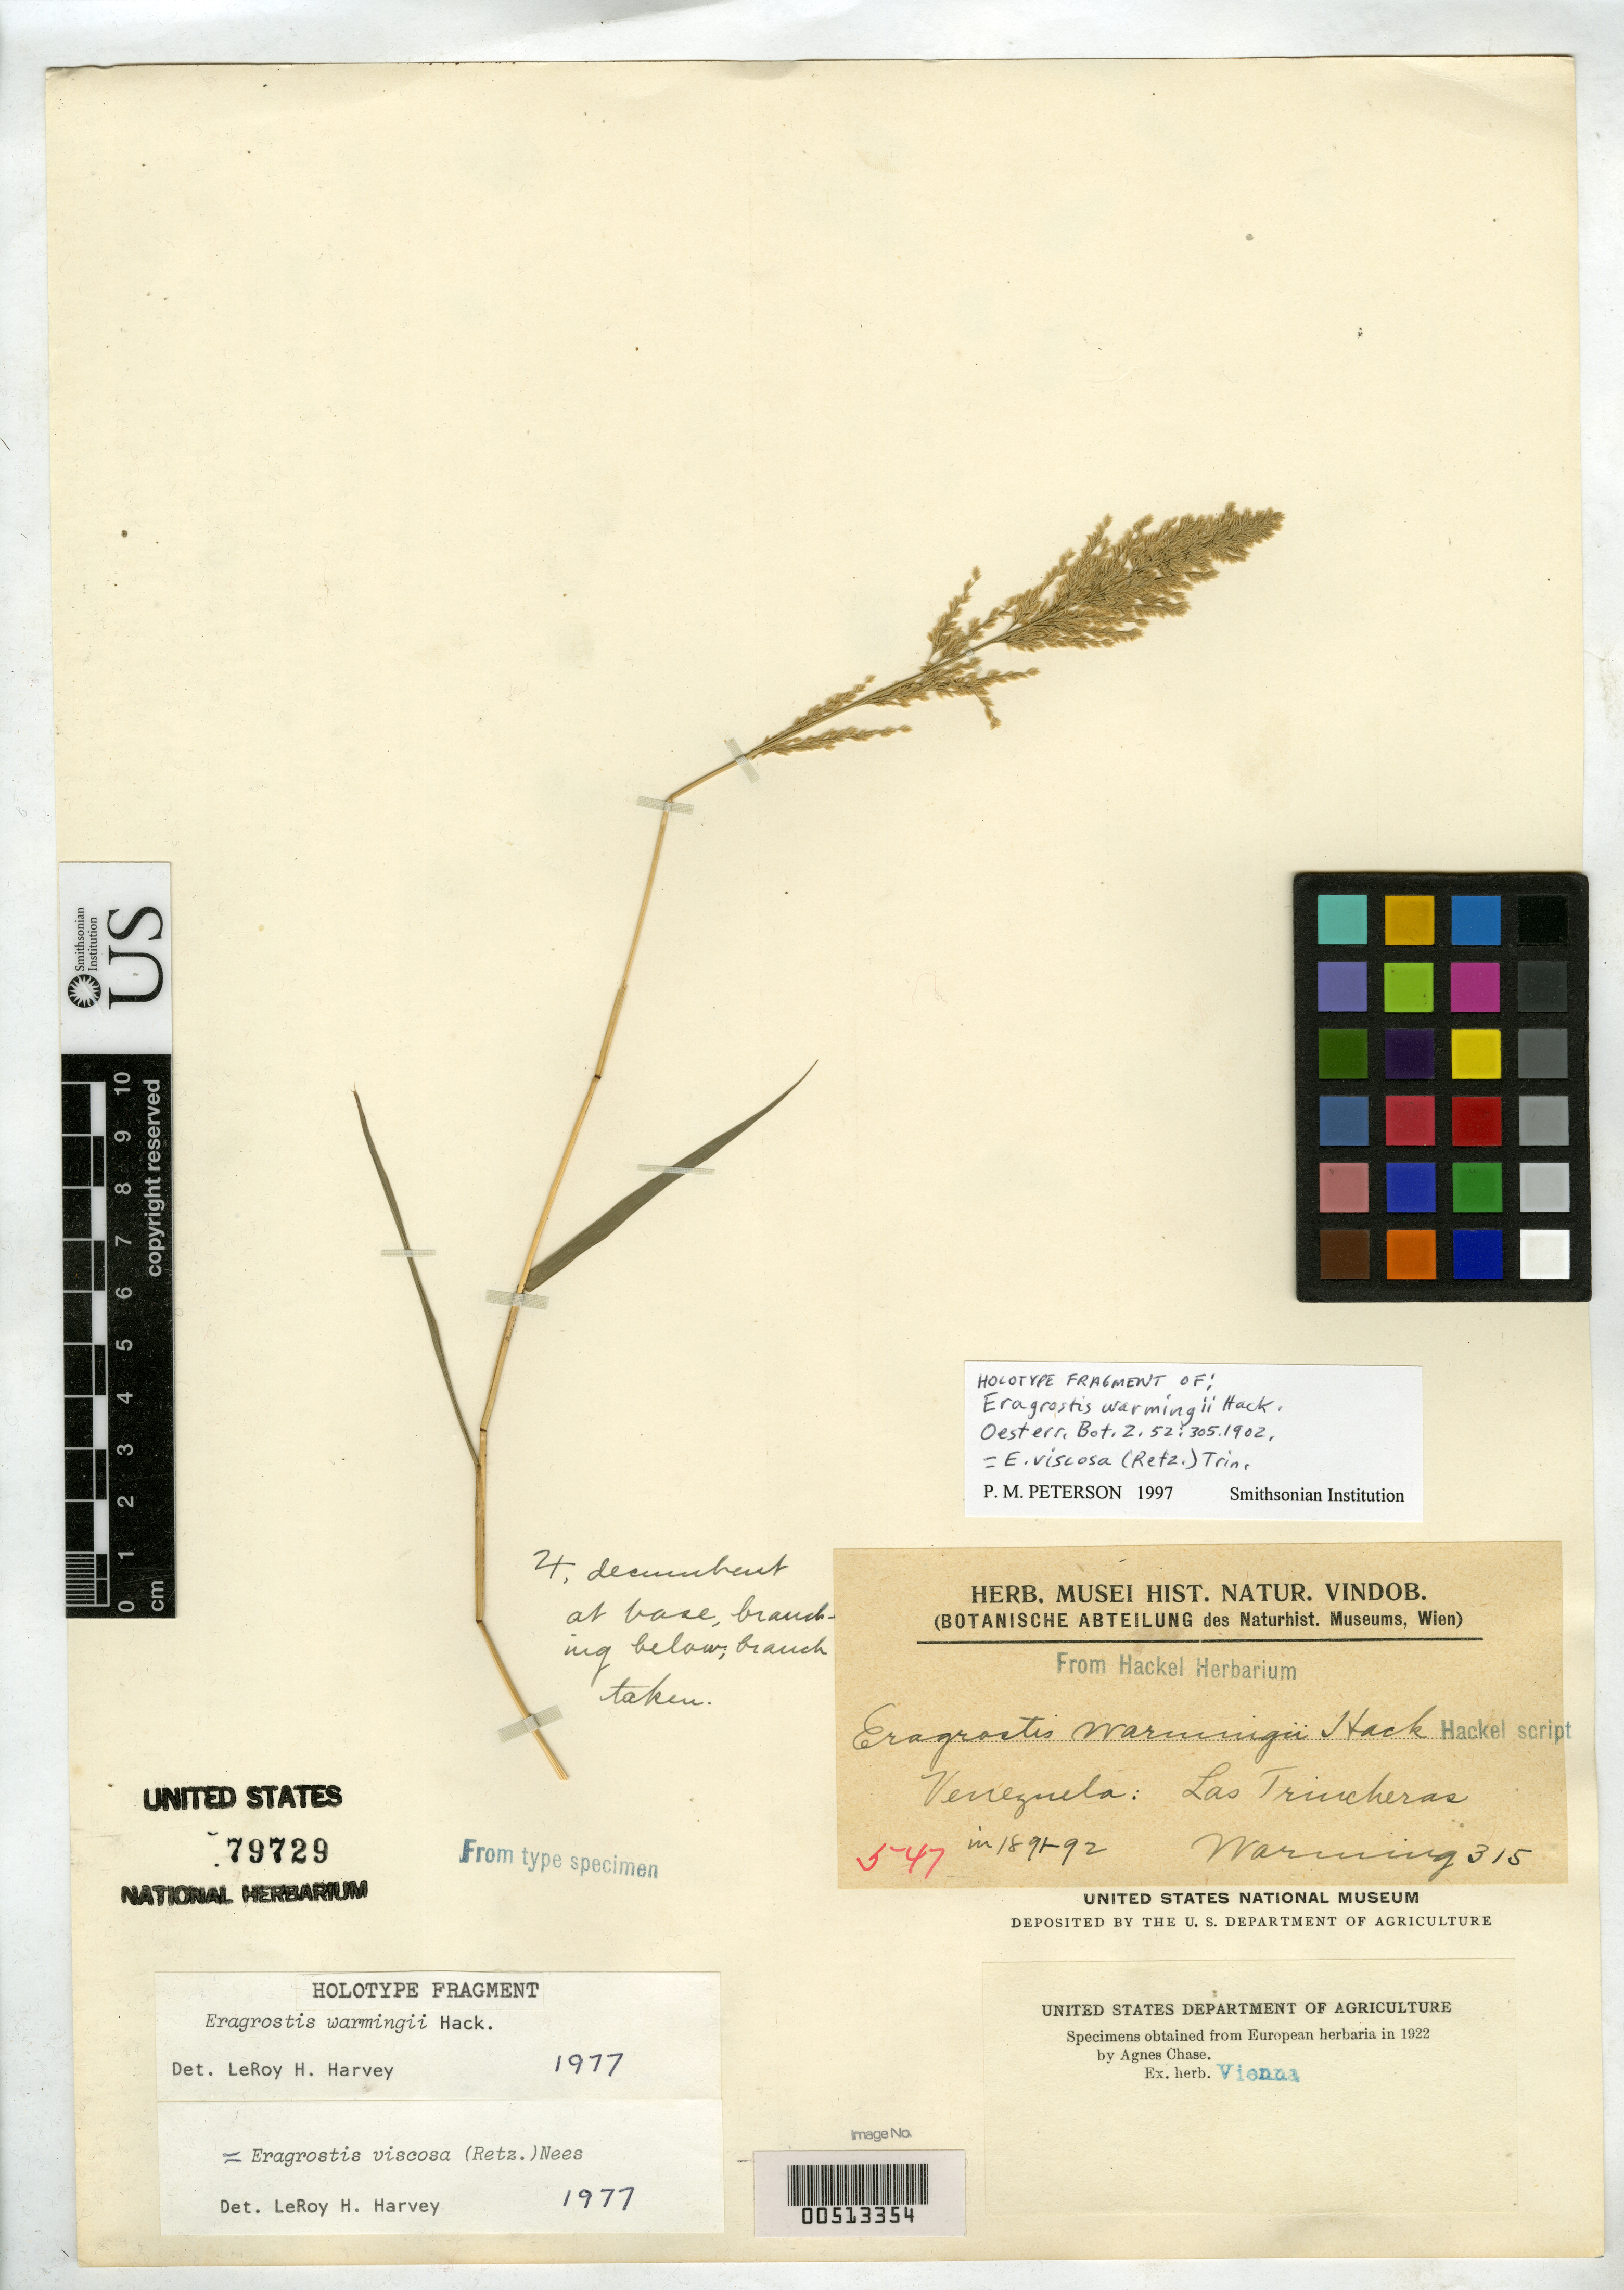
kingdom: Plantae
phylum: Tracheophyta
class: Liliopsida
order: Poales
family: Poaceae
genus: Eragrostis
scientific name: Eragrostis warmingii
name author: Hack.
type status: Isotype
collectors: E. Warming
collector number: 315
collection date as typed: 1891 to -- --- 1892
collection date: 1891/1892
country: Venezuela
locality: Las Trincheras.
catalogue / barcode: US 79729